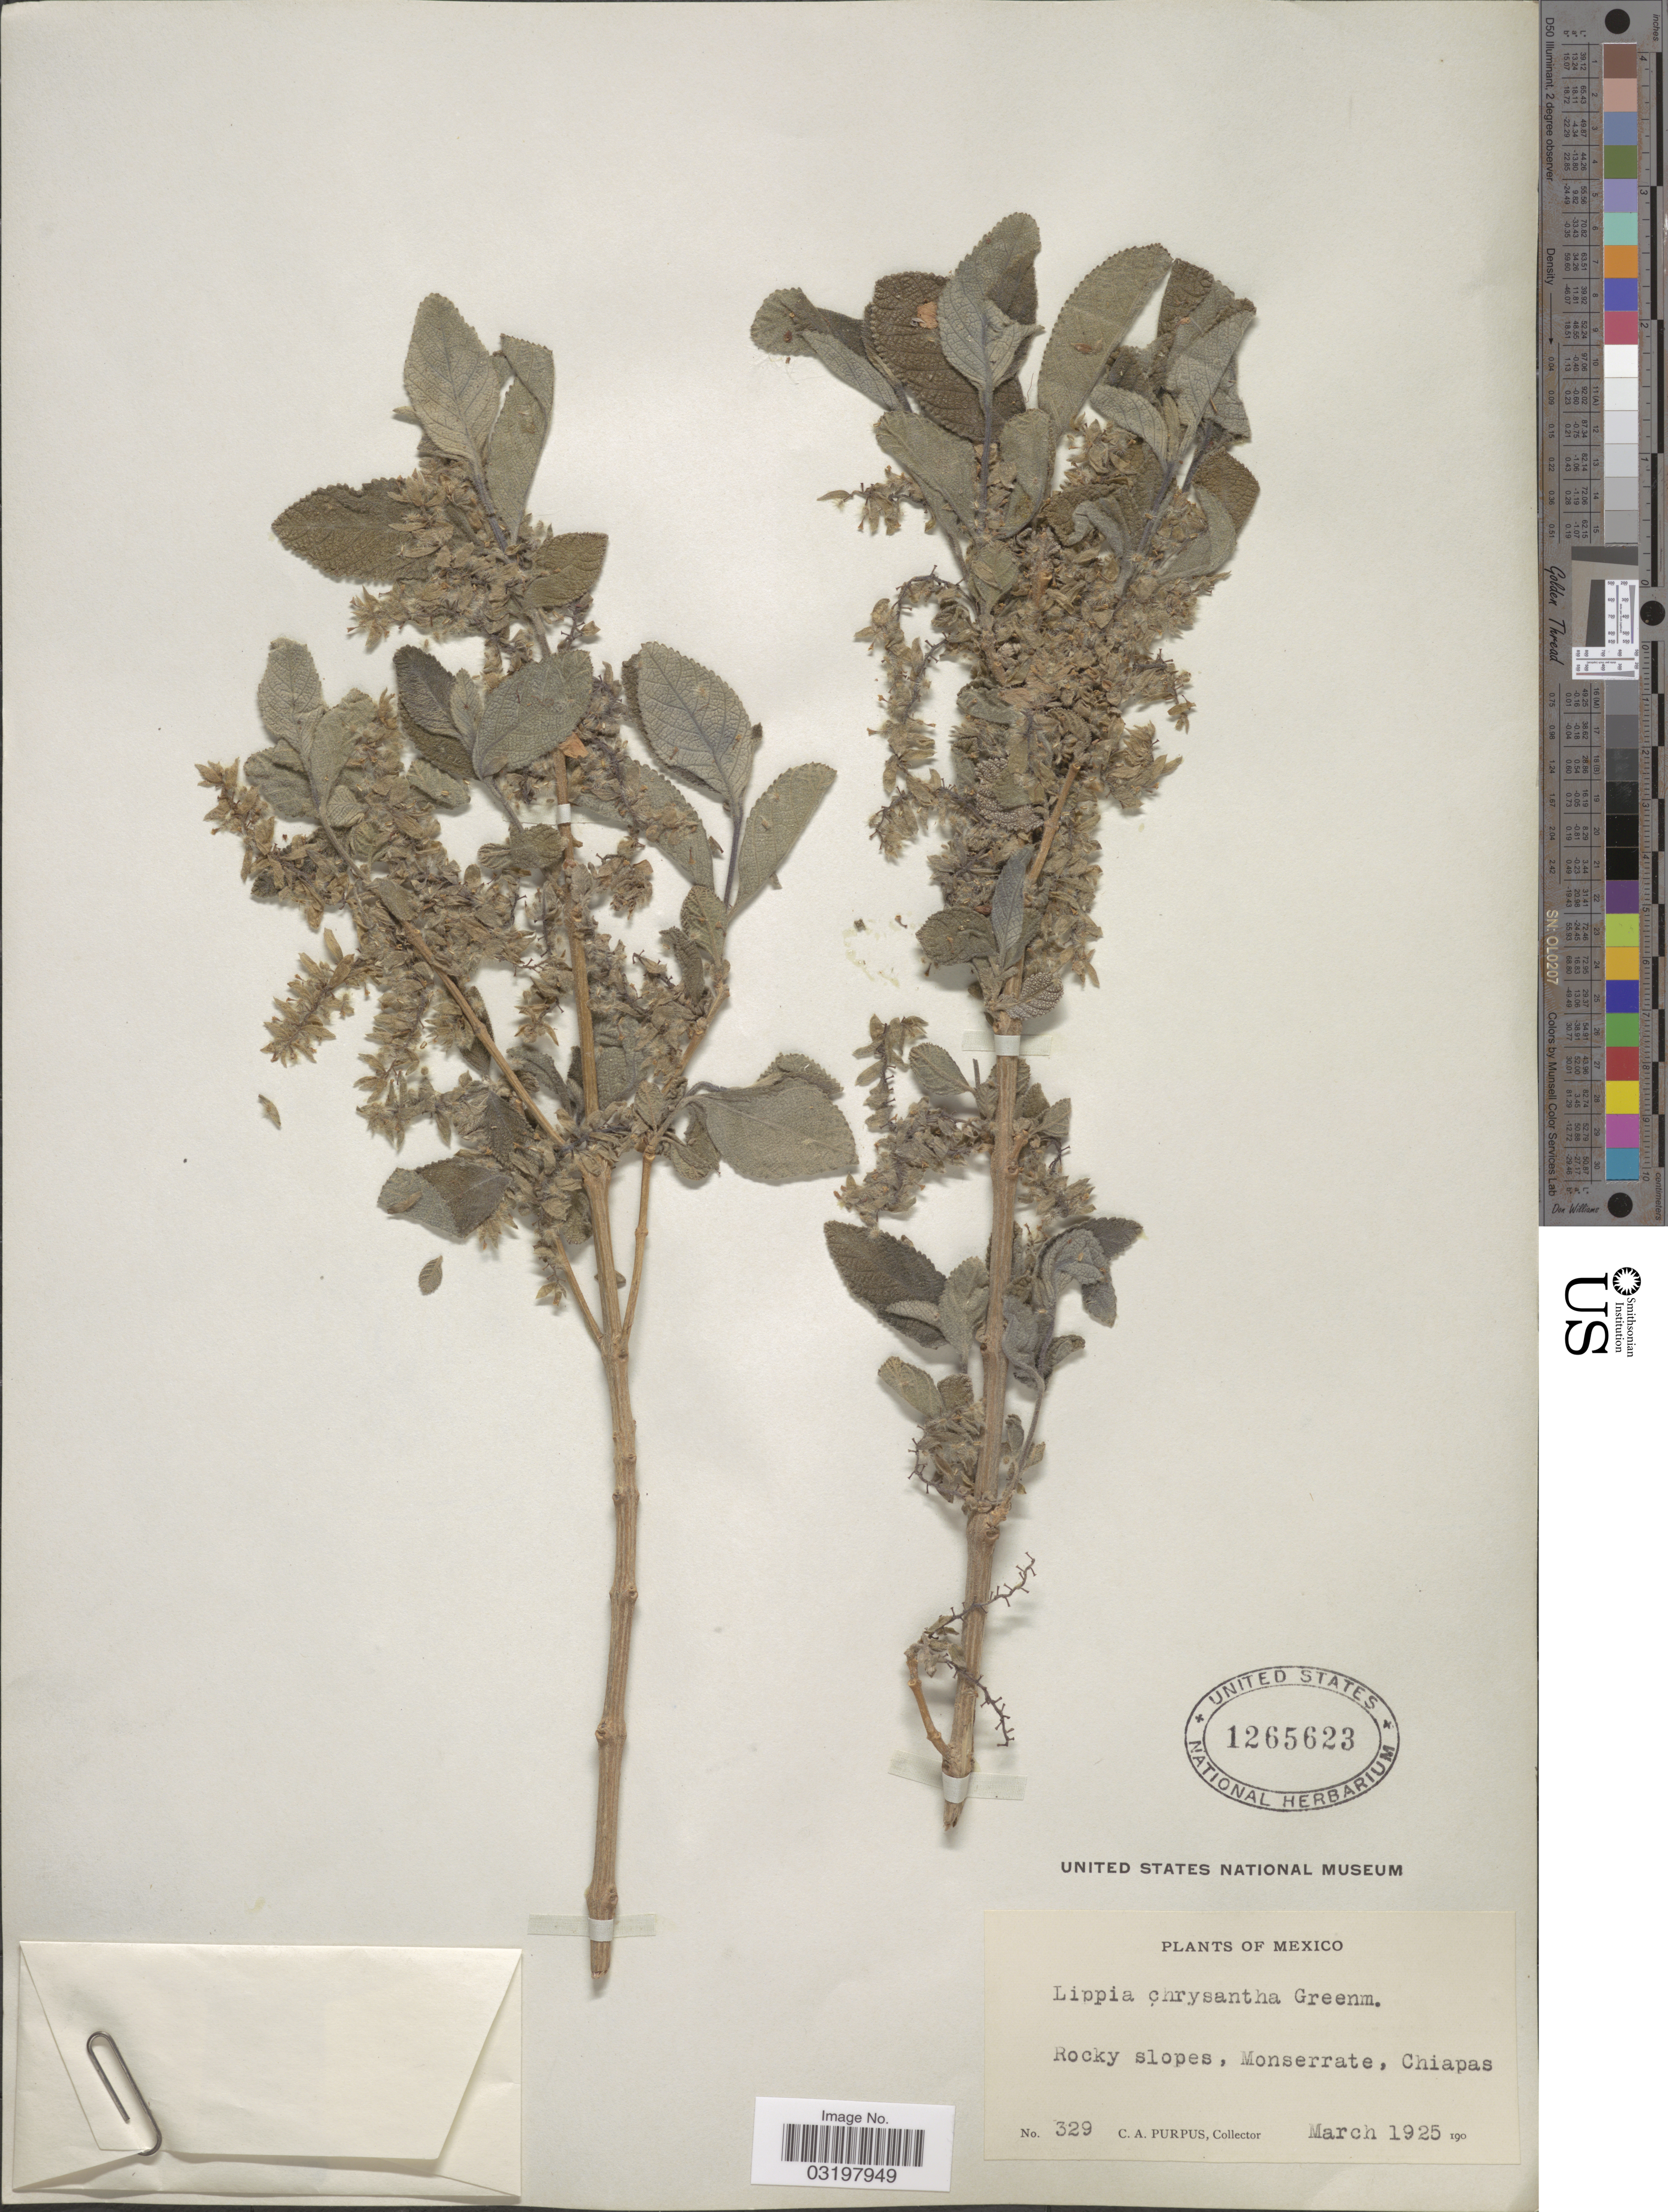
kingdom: Plantae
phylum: Tracheophyta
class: Magnoliopsida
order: Lamiales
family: Verbenaceae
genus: Lippia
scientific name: Lippia chrysantha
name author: Greenm.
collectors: C. A. Purpus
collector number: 329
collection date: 1925-03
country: Mexico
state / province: Chiapas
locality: Rocky slopes, Monserrate, Chiapas.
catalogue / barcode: US 1265623